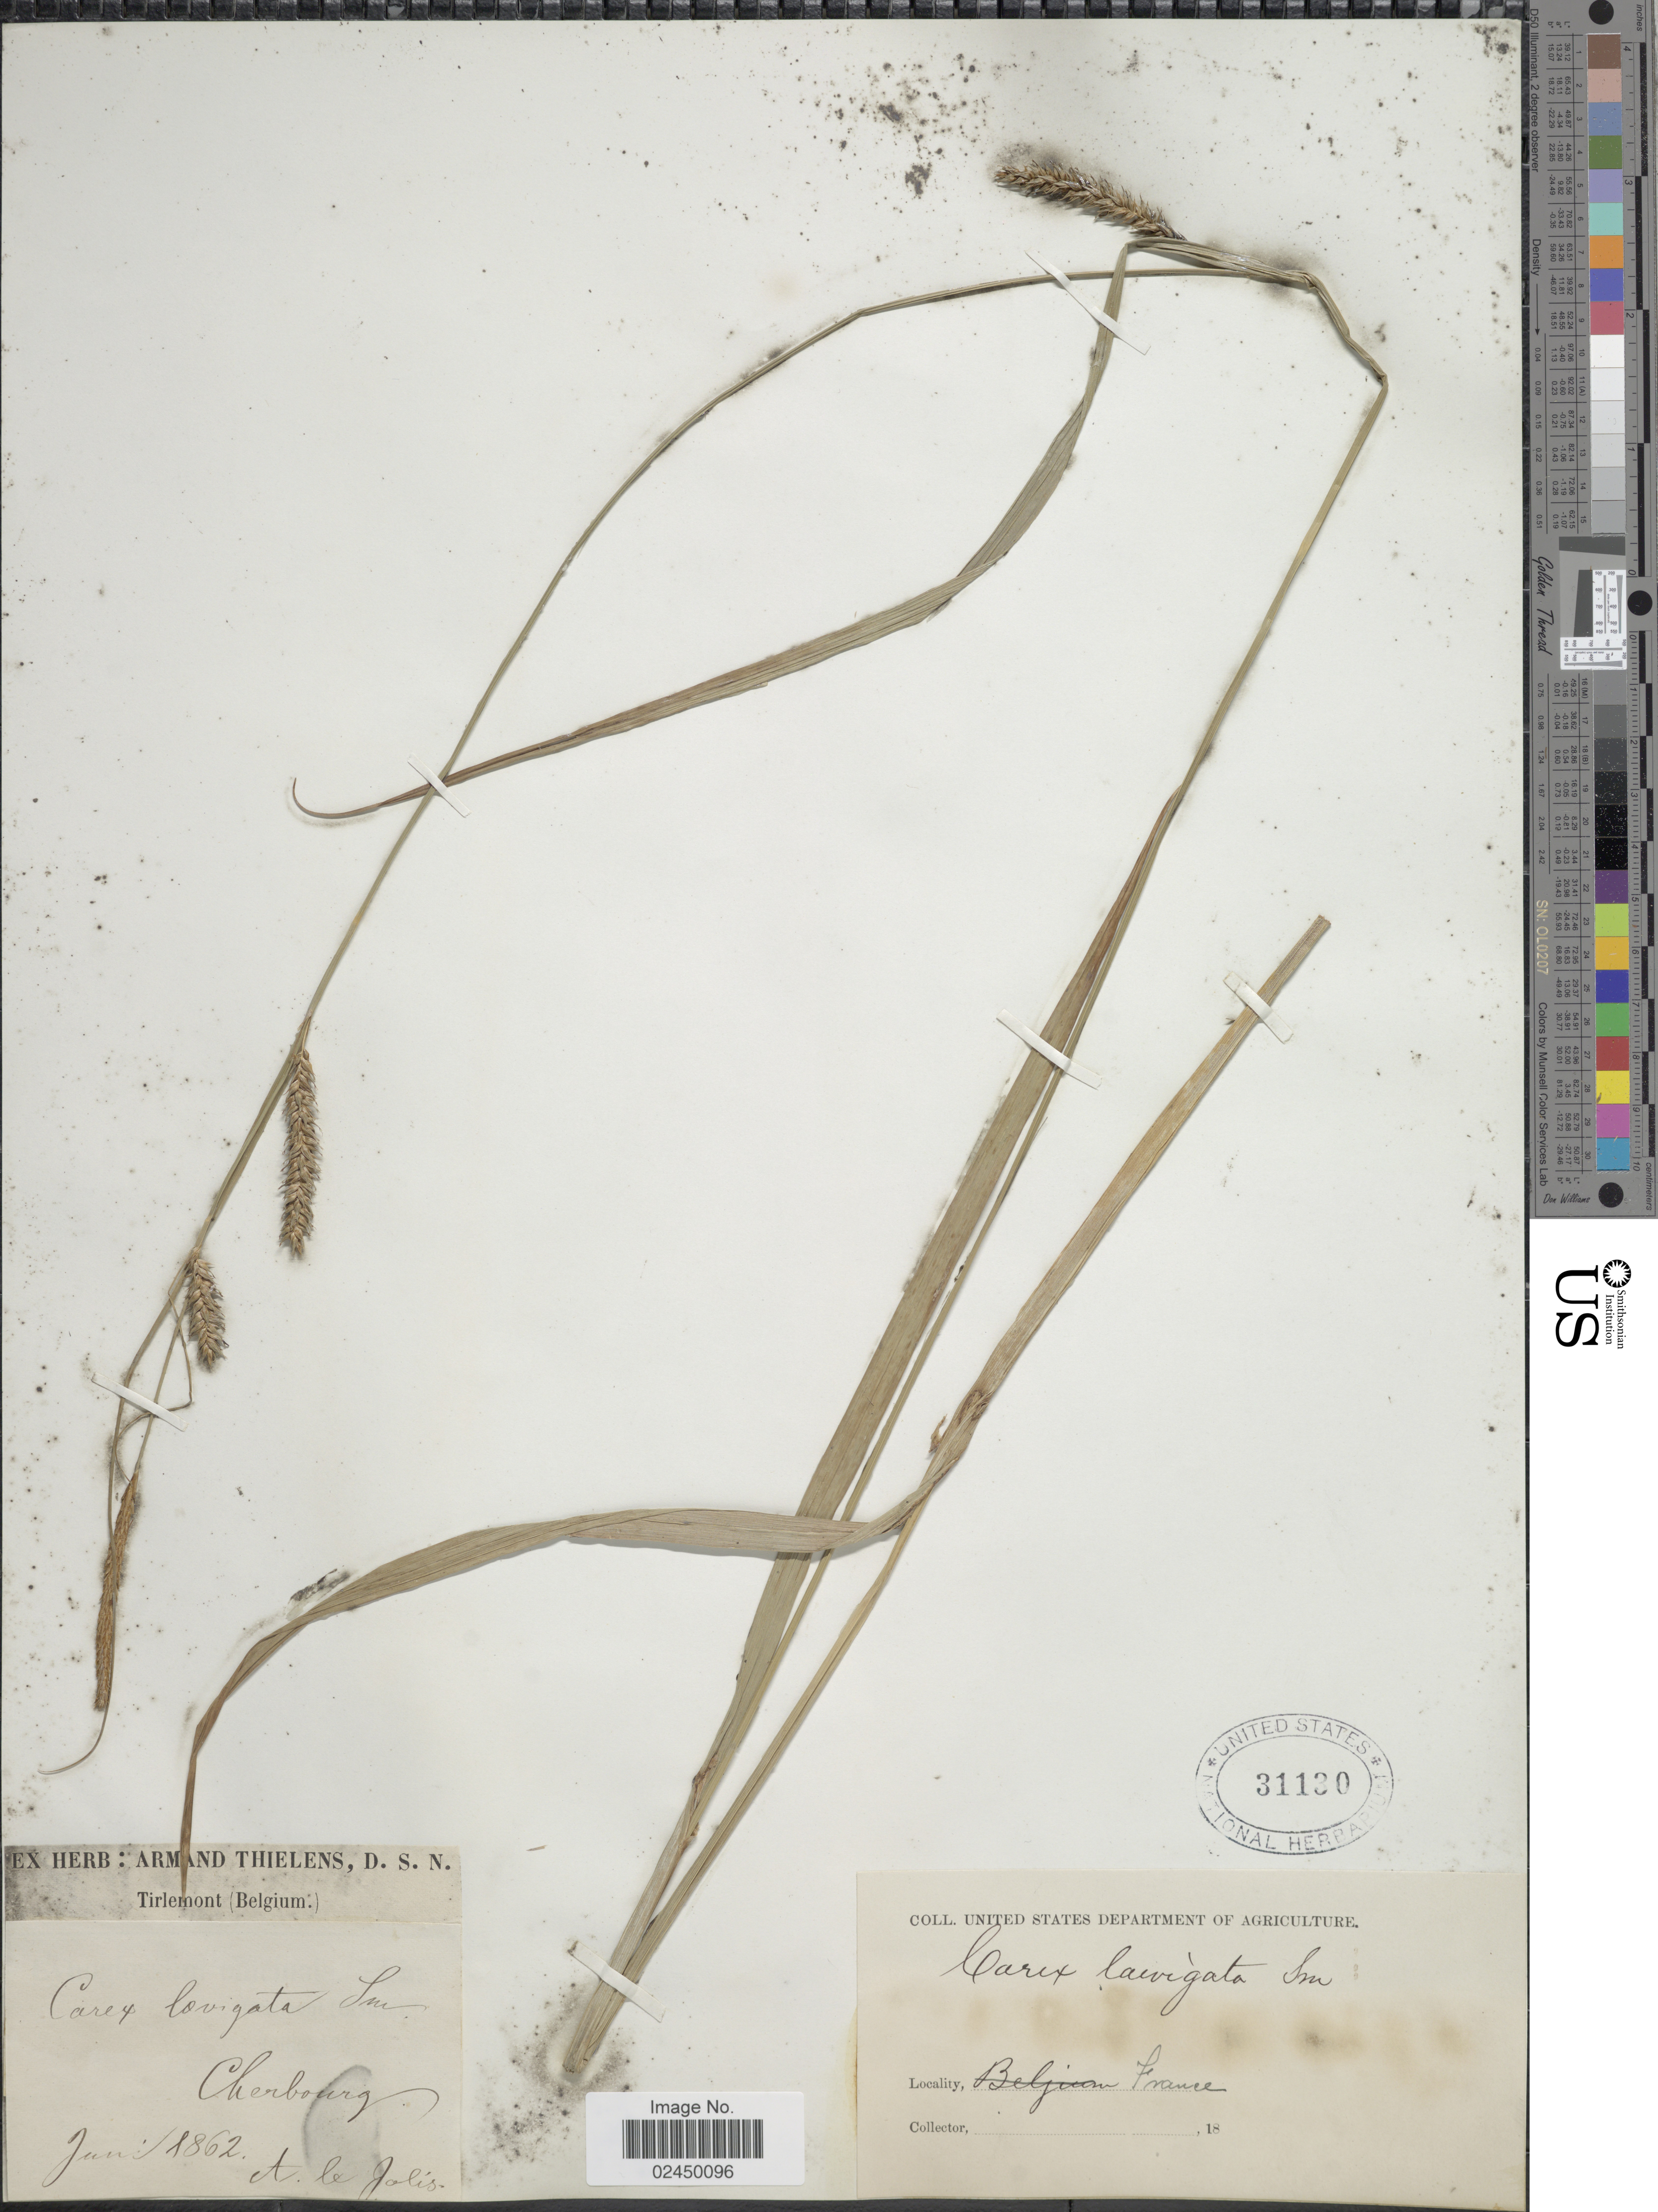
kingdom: Plantae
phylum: Tracheophyta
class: Liliopsida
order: Poales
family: Cyperaceae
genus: Carex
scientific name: Carex laevigata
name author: Sm.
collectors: A. F. Le Jolis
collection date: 1862-06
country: France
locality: Cherbourg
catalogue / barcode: US 31130